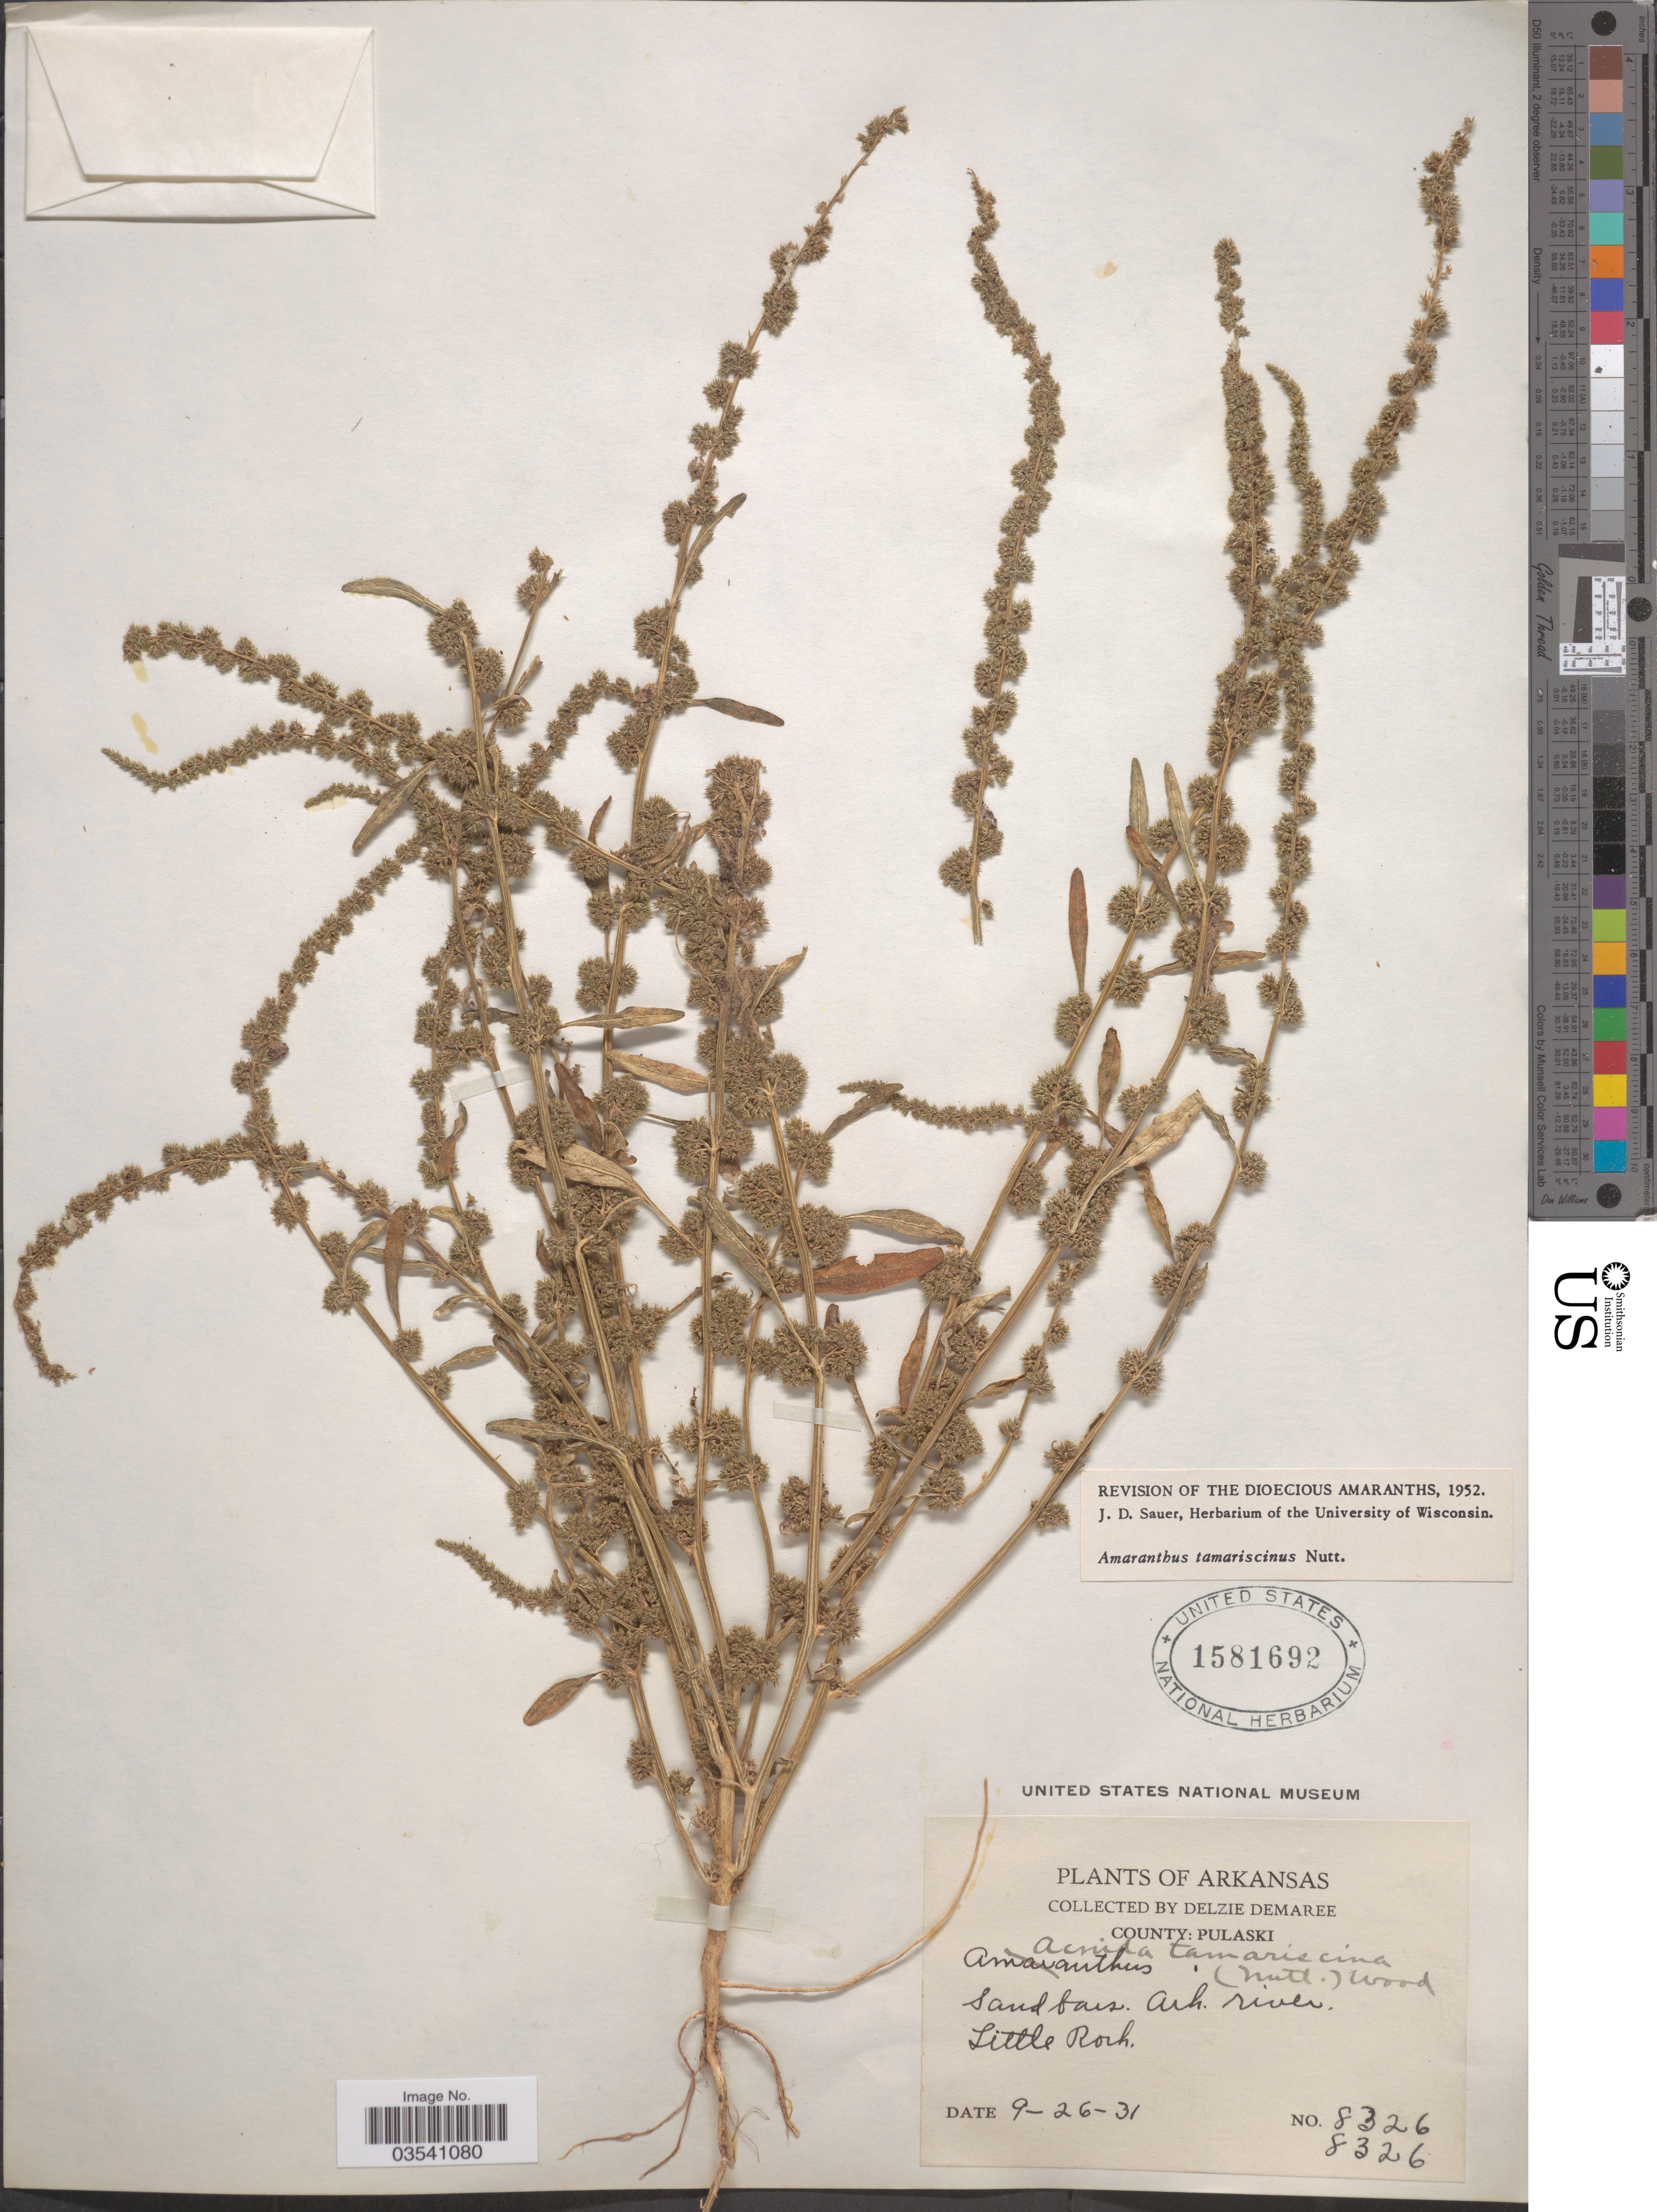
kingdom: Plantae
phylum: Tracheophyta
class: Magnoliopsida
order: Caryophyllales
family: Amaranthaceae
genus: Amaranthus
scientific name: Amaranthus tamariscinus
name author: Nutt.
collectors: D. Demaree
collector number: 8326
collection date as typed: Transcribed d/m/y: 26/9/31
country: United States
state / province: Arkansas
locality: County: Pulaski. Sand bars. Ark. river. Little Rock.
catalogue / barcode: US 1581692